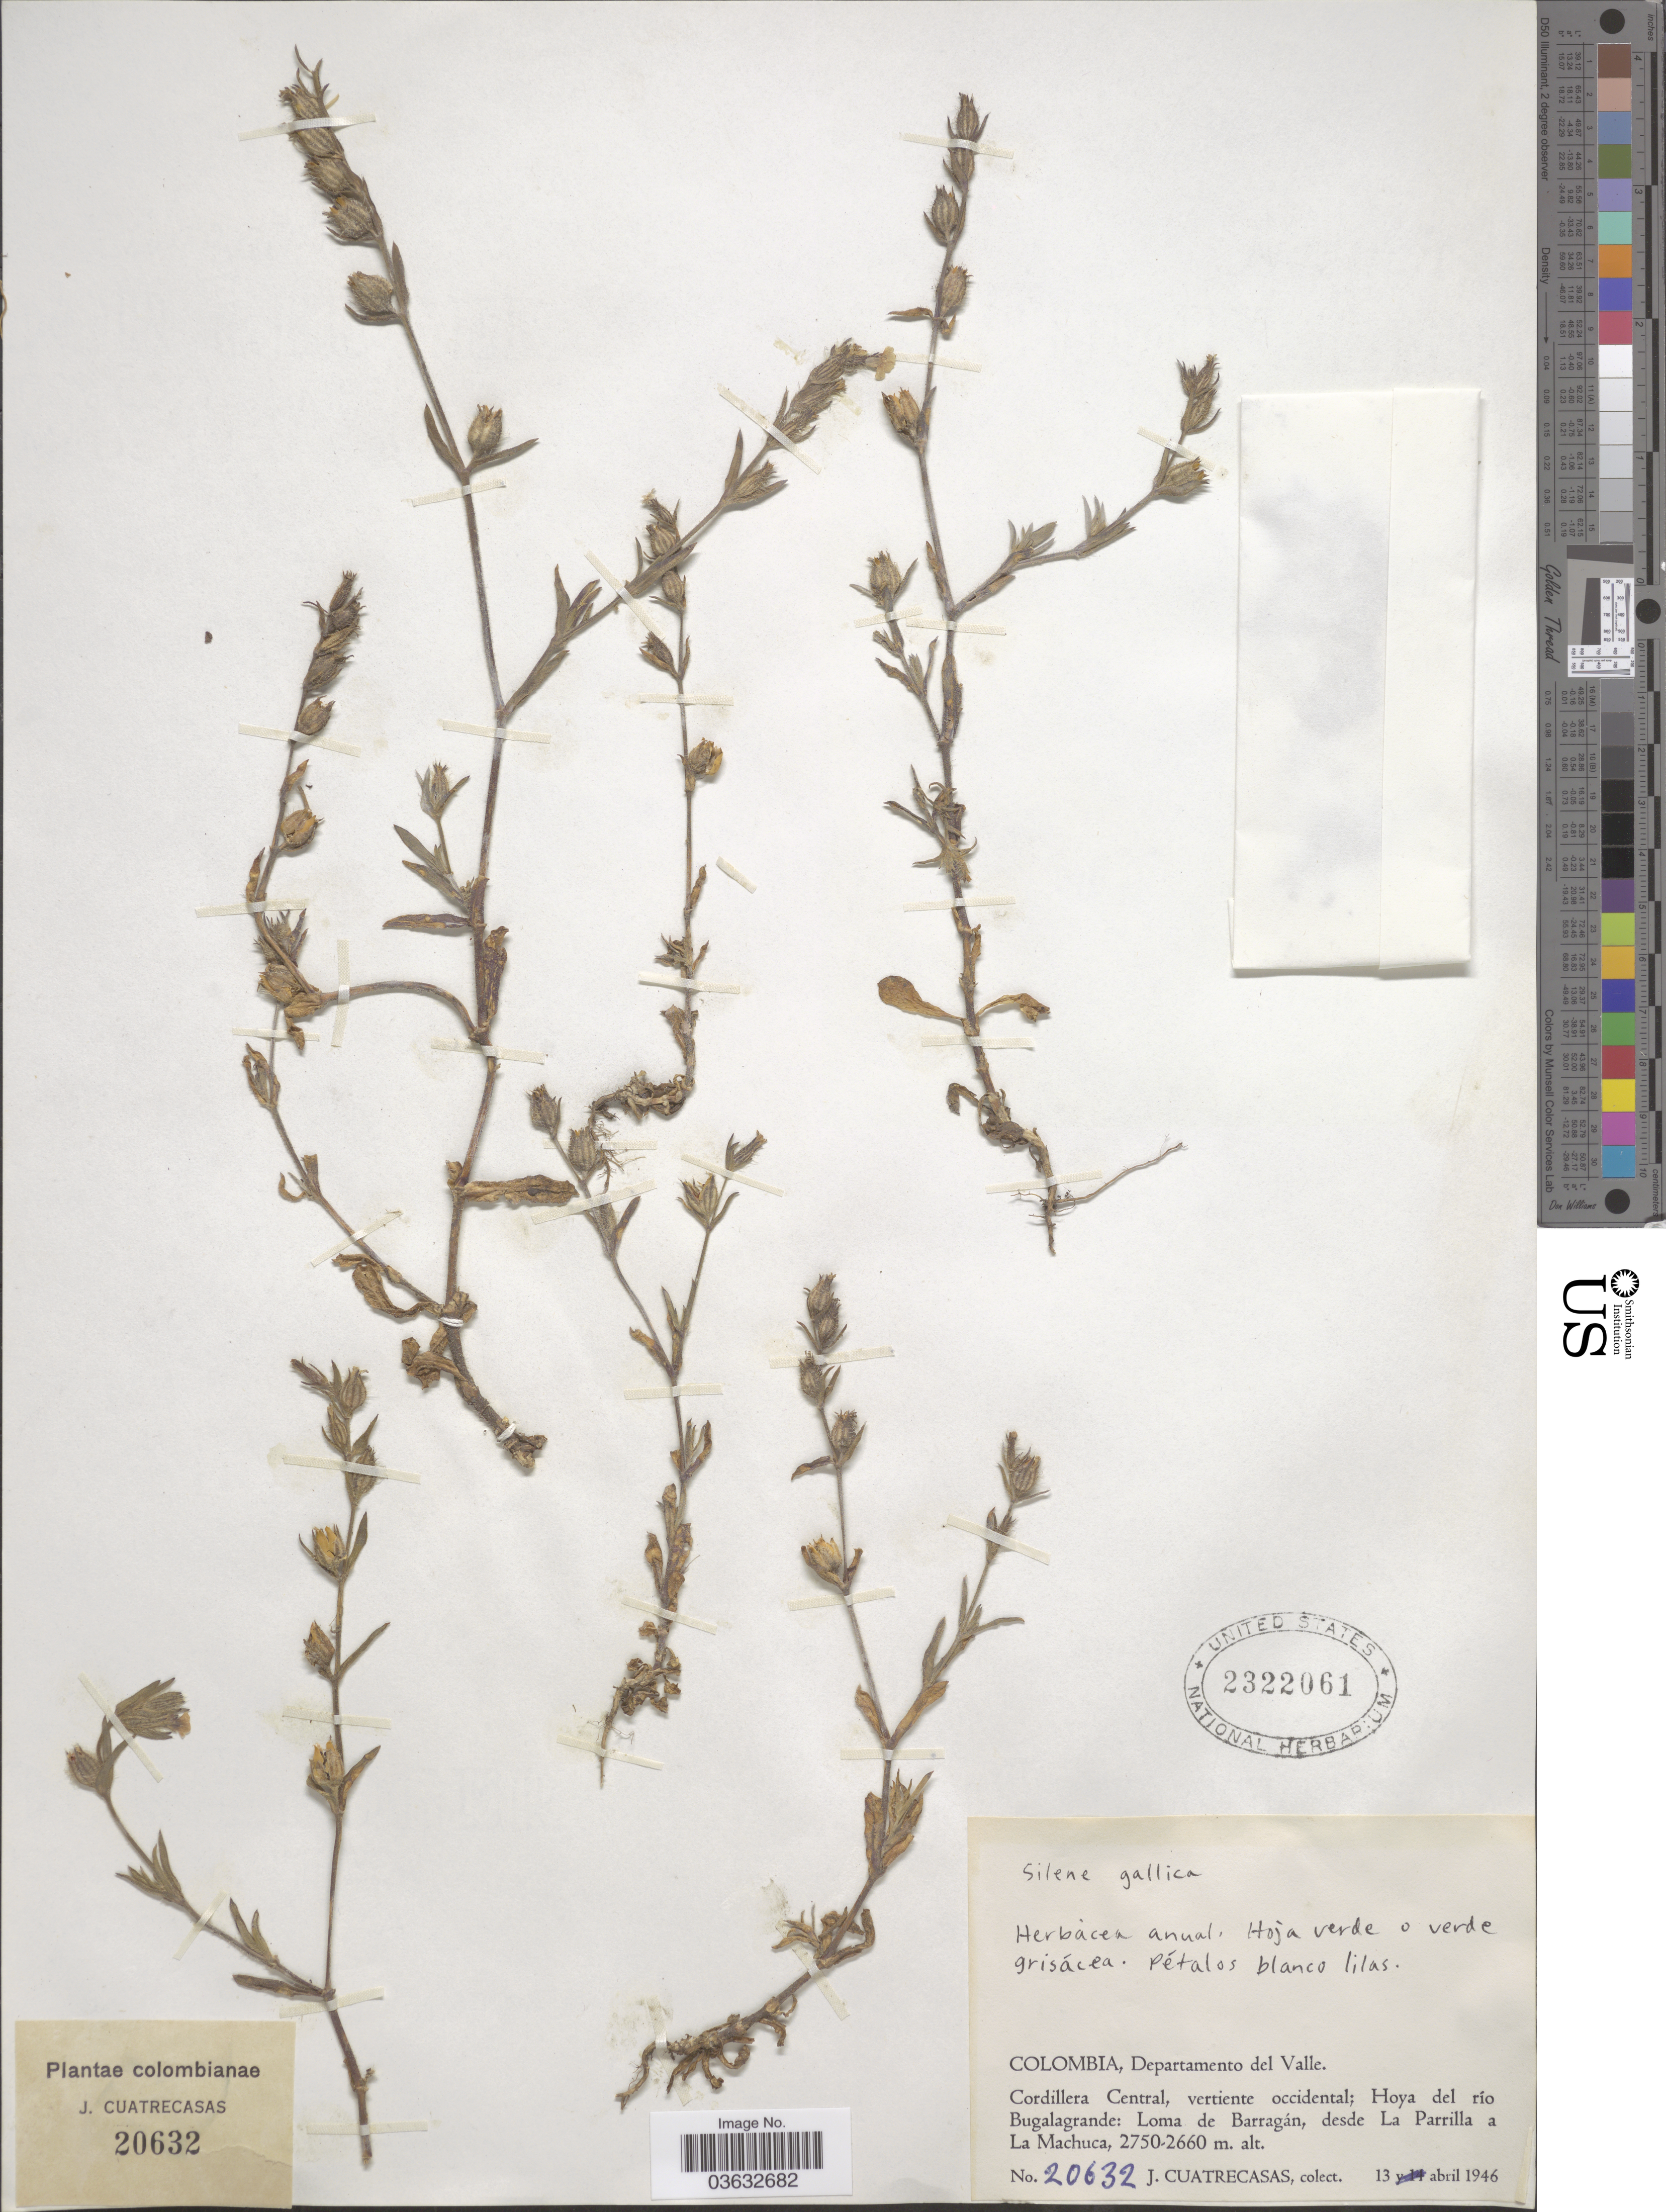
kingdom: Plantae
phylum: Tracheophyta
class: Magnoliopsida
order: Caryophyllales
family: Caryophyllaceae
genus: Silene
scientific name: Silene gallica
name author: L.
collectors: J. Cuatrecasas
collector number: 20632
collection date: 1946-04-13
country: Colombia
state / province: Valle del Cauca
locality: Departamento del Valle. Cordillera Central, vertiente occidental; Hoya del río Bugalagrande: Loma de Barragán, desde La Parilla a La Machuca.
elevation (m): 2660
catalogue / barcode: US 2322061